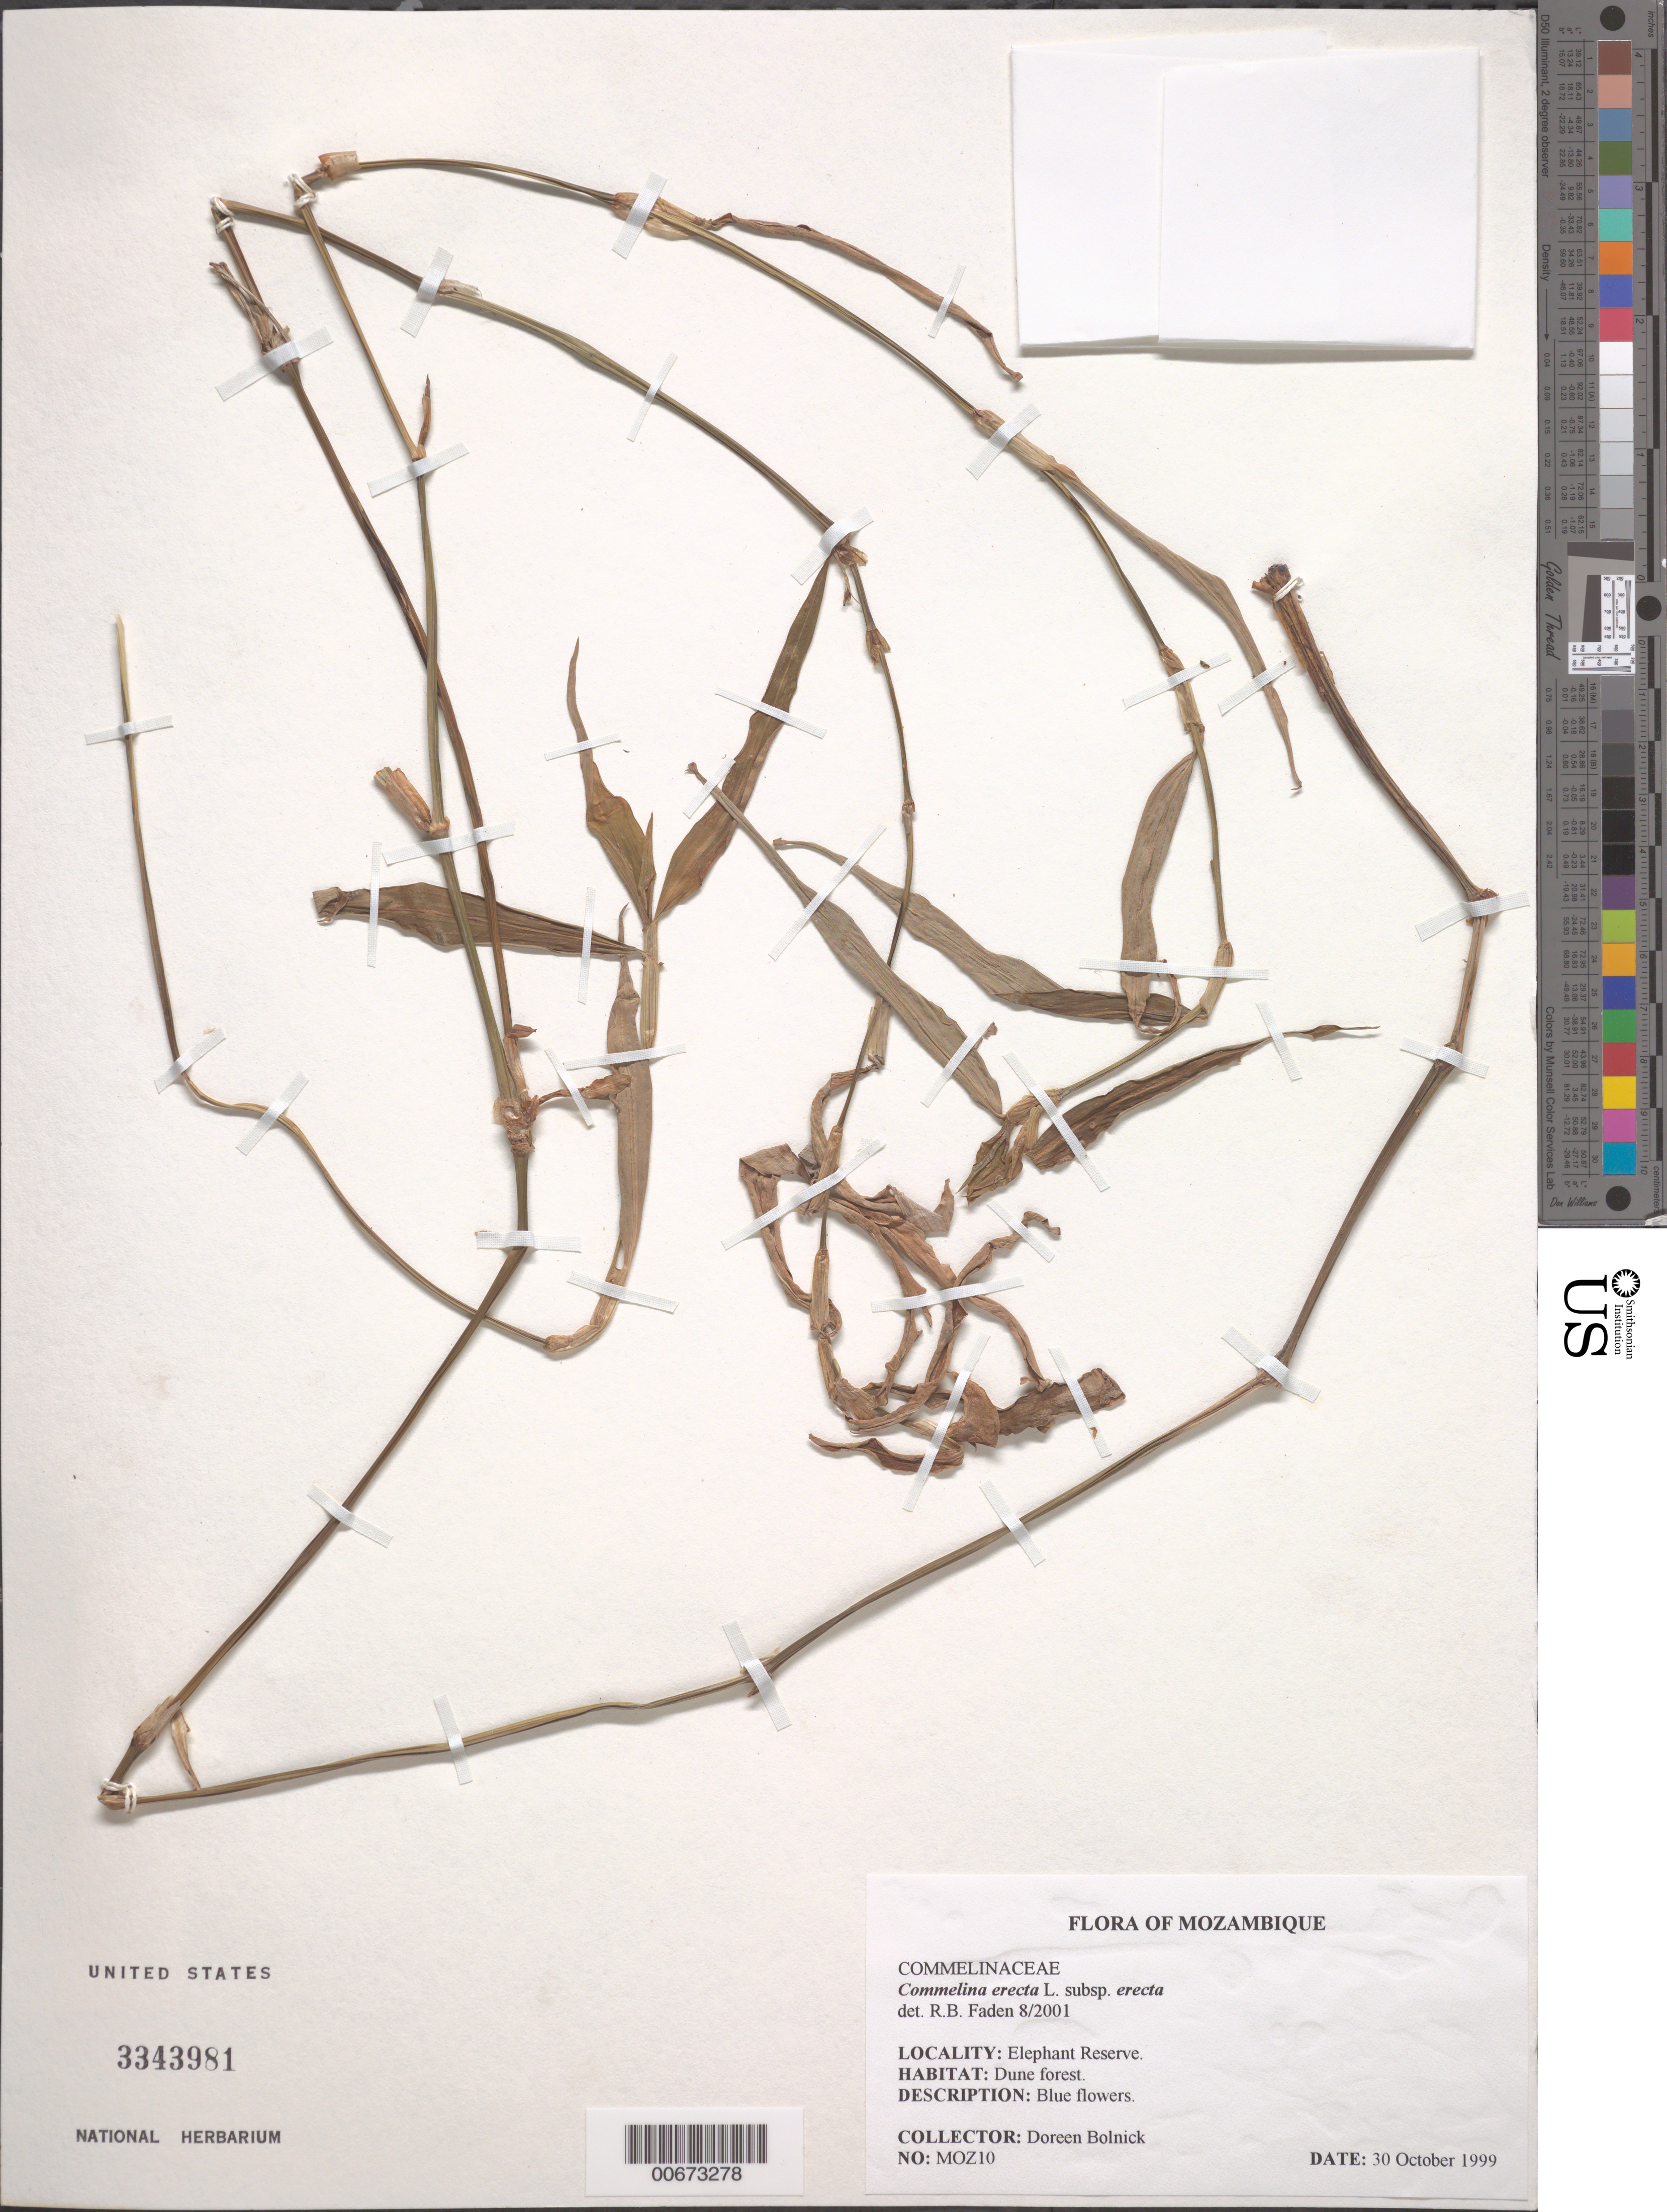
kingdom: Plantae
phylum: Tracheophyta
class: Liliopsida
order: Commelinales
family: Commelinaceae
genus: Commelina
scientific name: Commelina erecta subsp. erecta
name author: L.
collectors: D. Bolnick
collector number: MOZ10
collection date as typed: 30 Oct 1999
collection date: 1999-10-30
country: Mozambique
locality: Elephant Reserve.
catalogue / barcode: US 3343981